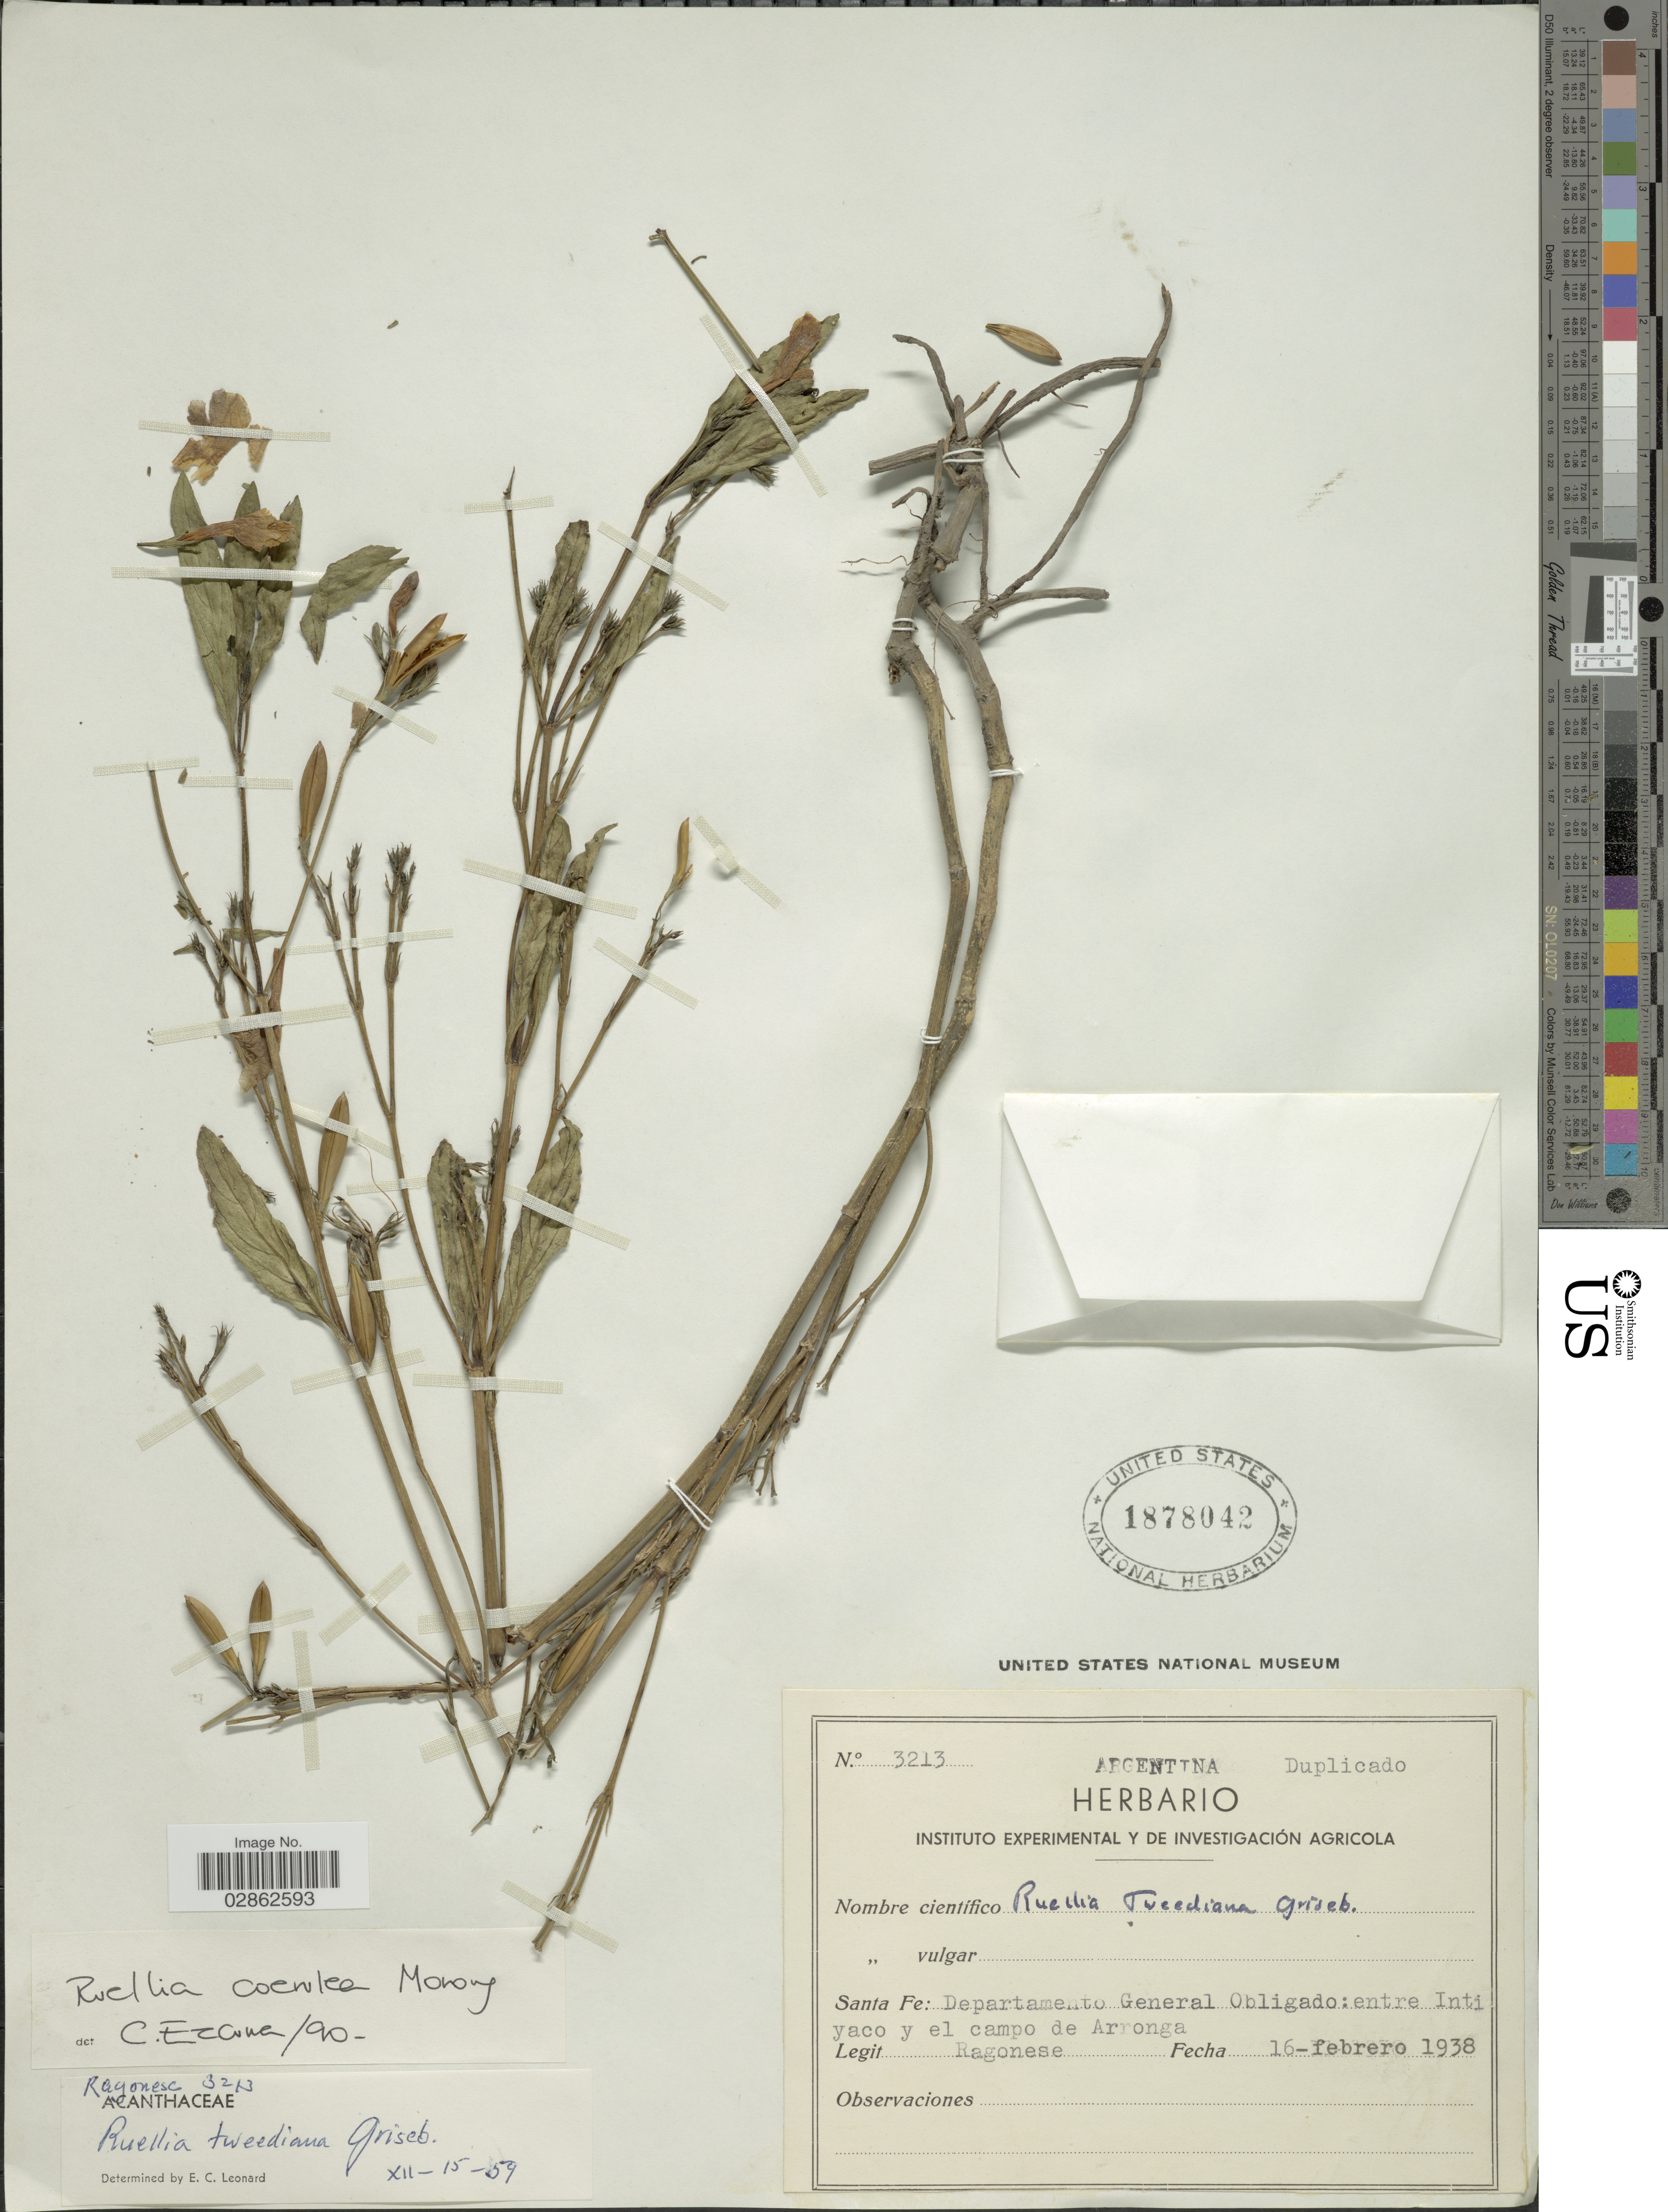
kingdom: Plantae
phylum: Tracheophyta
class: Magnoliopsida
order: Lamiales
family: Acanthaceae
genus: Ruellia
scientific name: Ruellia coerulea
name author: Morong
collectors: Ragonese, --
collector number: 3213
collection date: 1938-02-16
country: Argentina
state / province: Santa Fe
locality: Departamento General Obligado: entre Intiyaco y el campo de Arronga.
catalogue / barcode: US 1878042